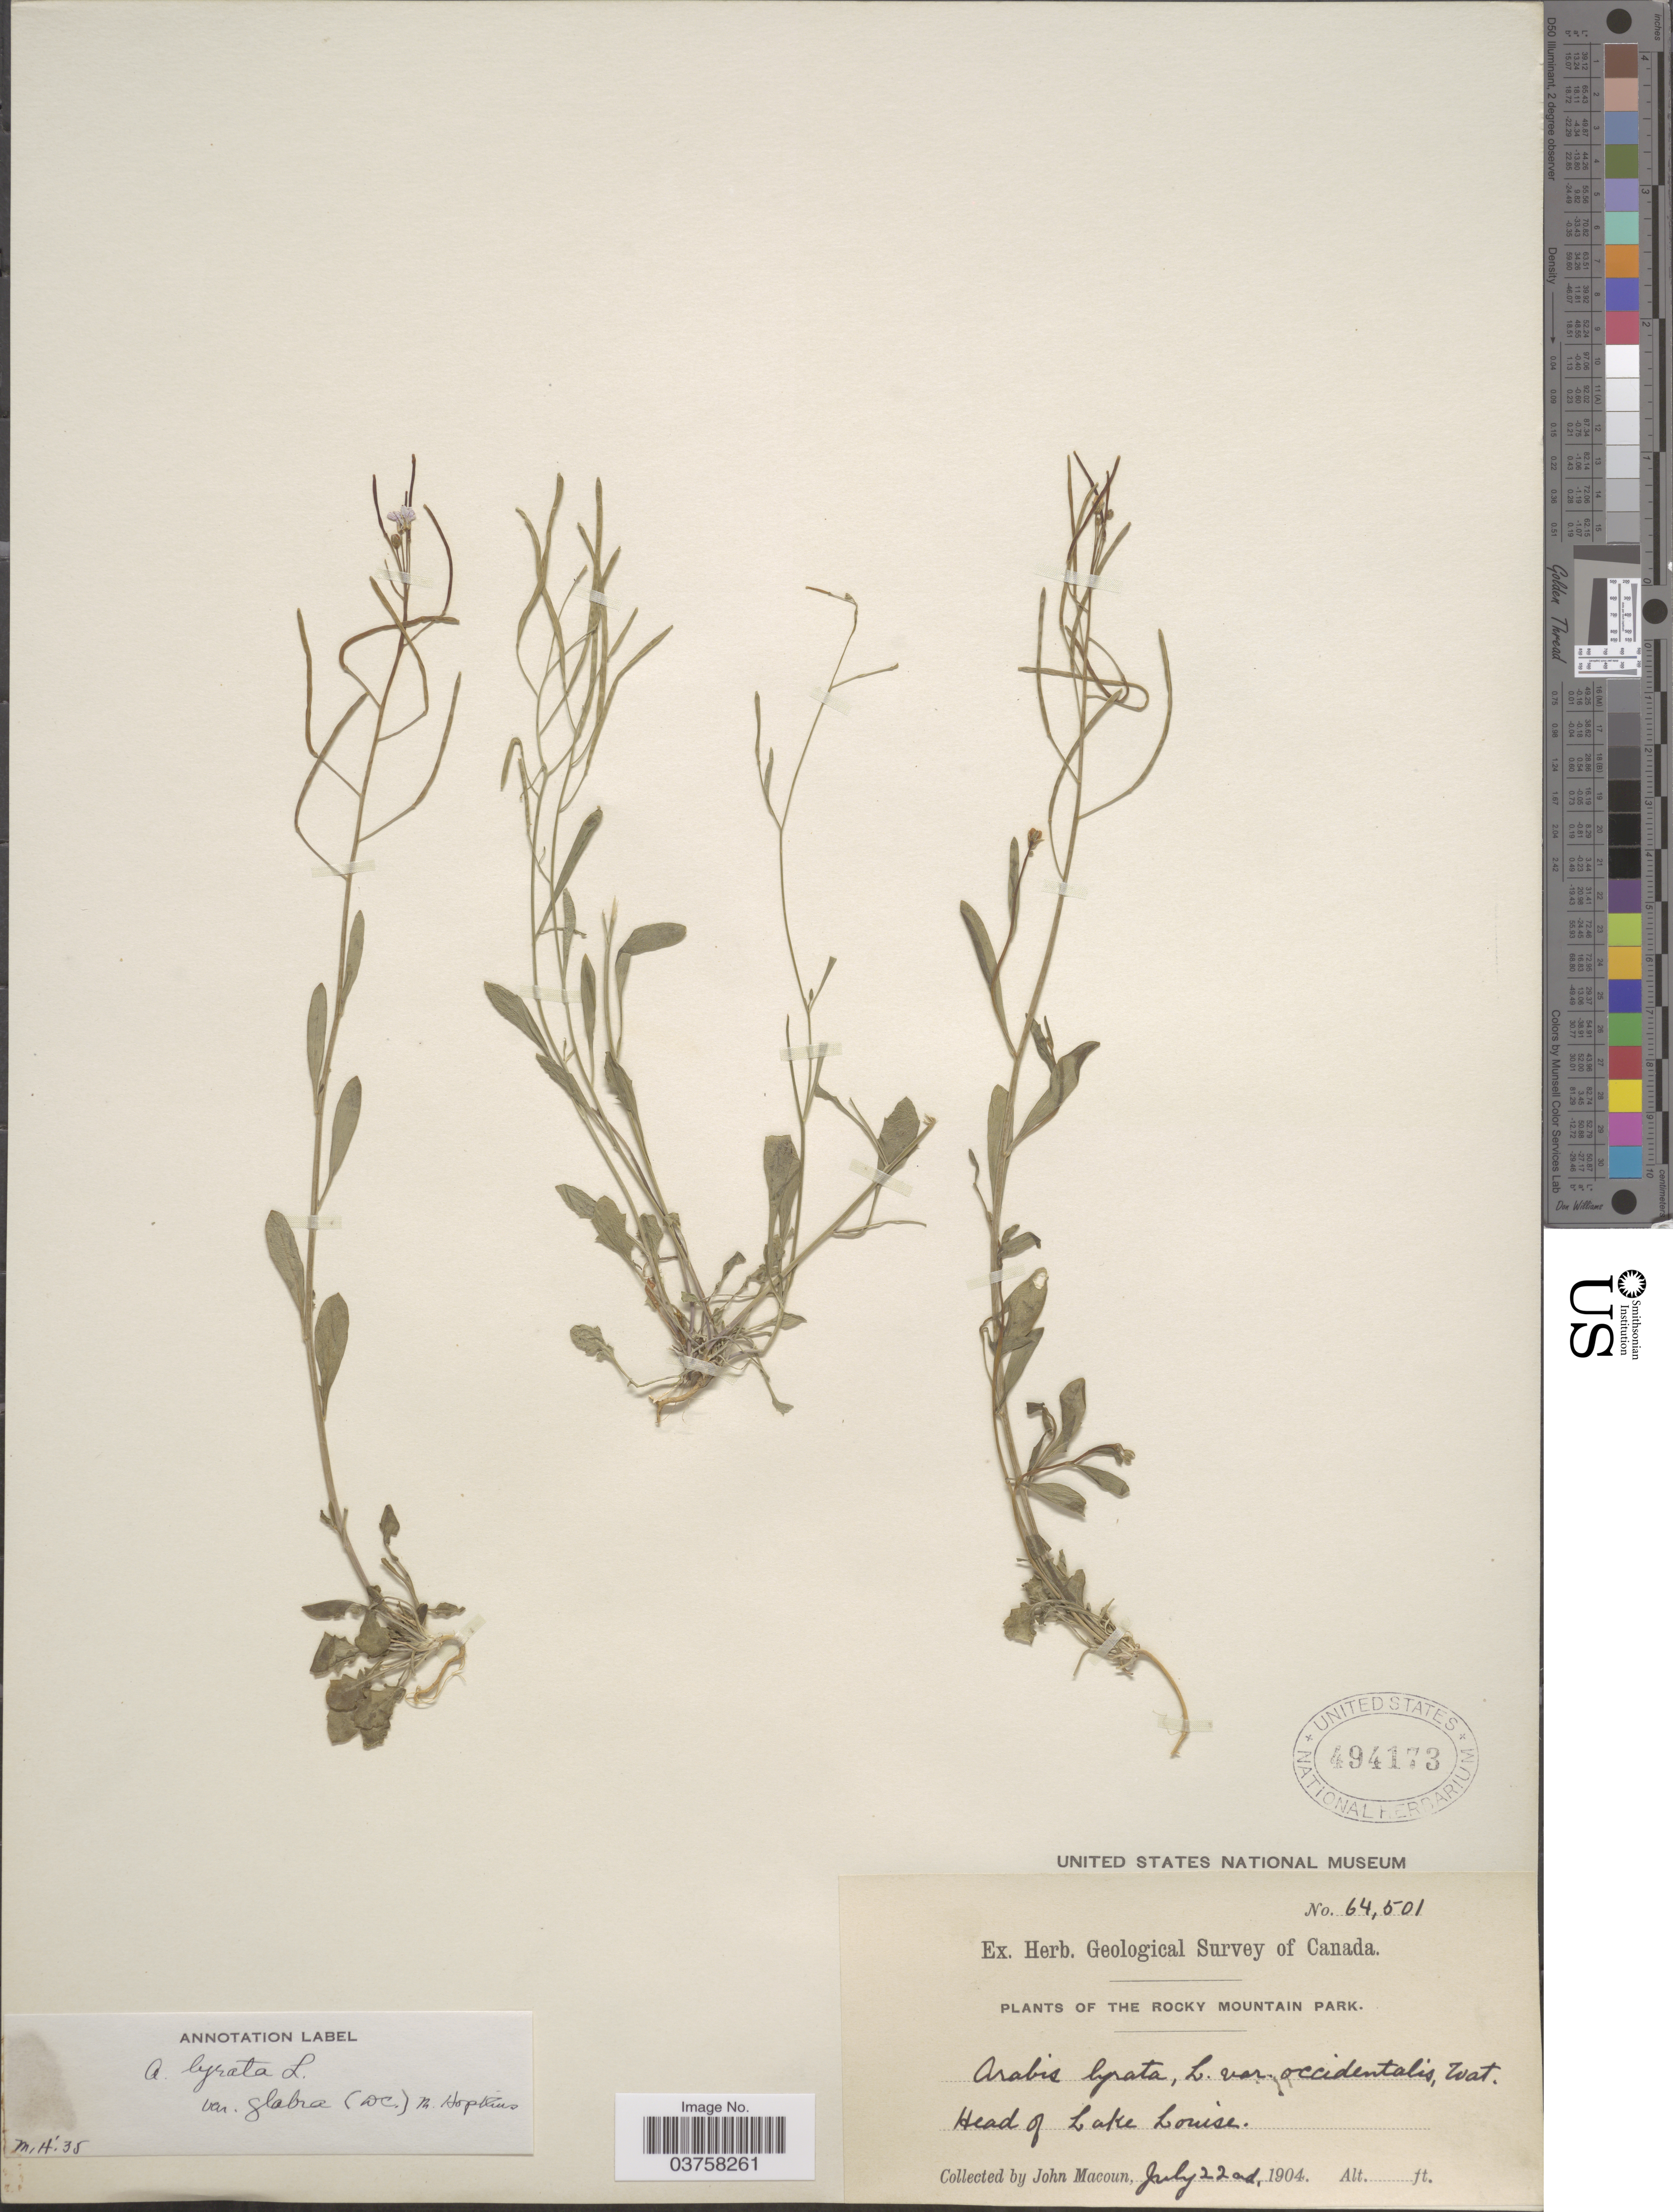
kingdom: Plantae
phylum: Tracheophyta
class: Magnoliopsida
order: Brassicales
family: Brassicaceae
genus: Arabidopsis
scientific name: Arabidopsis lyrata subsp. kamchatica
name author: (Fisch. ex DC.) O'Kane & Al-Shehbaz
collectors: J. Macoun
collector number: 64501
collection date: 1904-07-22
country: Canada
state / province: Alberta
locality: The Rocky Mountain Park. Head of Lake Louise.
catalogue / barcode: US 494173